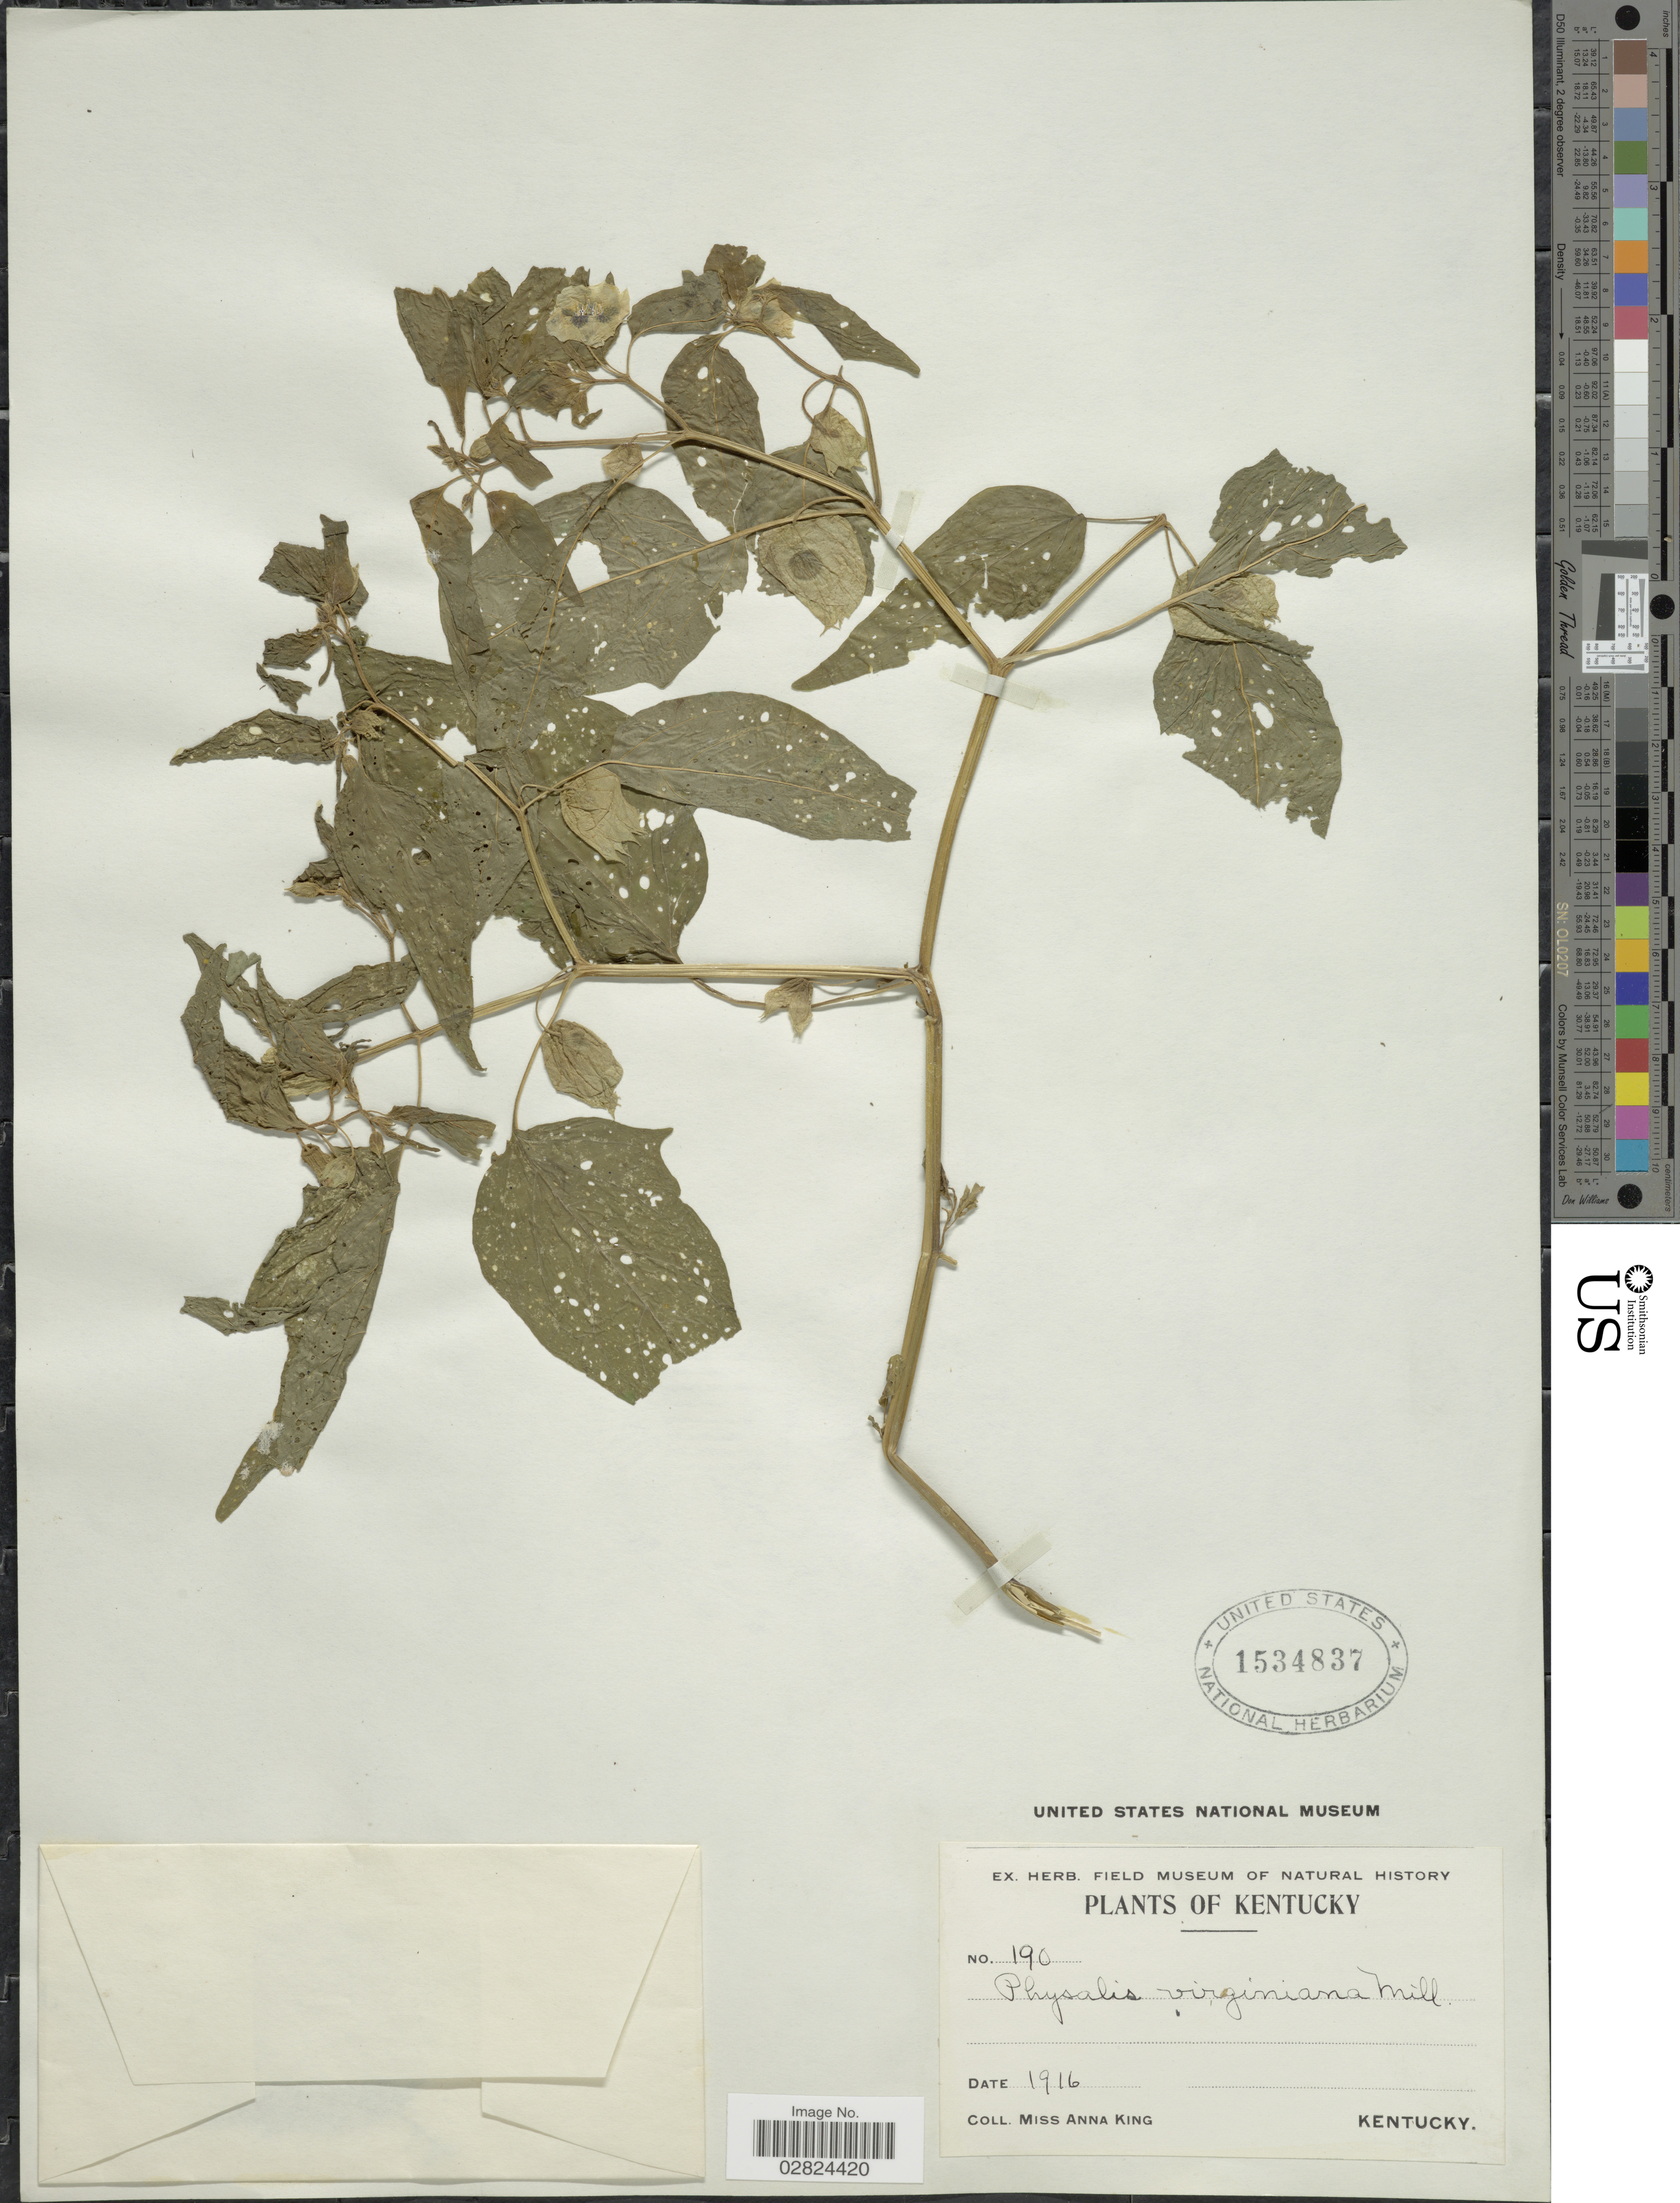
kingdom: Plantae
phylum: Tracheophyta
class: Magnoliopsida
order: Solanales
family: Solanaceae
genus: Physalis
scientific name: Physalis virginiana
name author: Mill.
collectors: A. King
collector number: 190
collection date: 1916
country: United States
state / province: Kentucky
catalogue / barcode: US 1534837